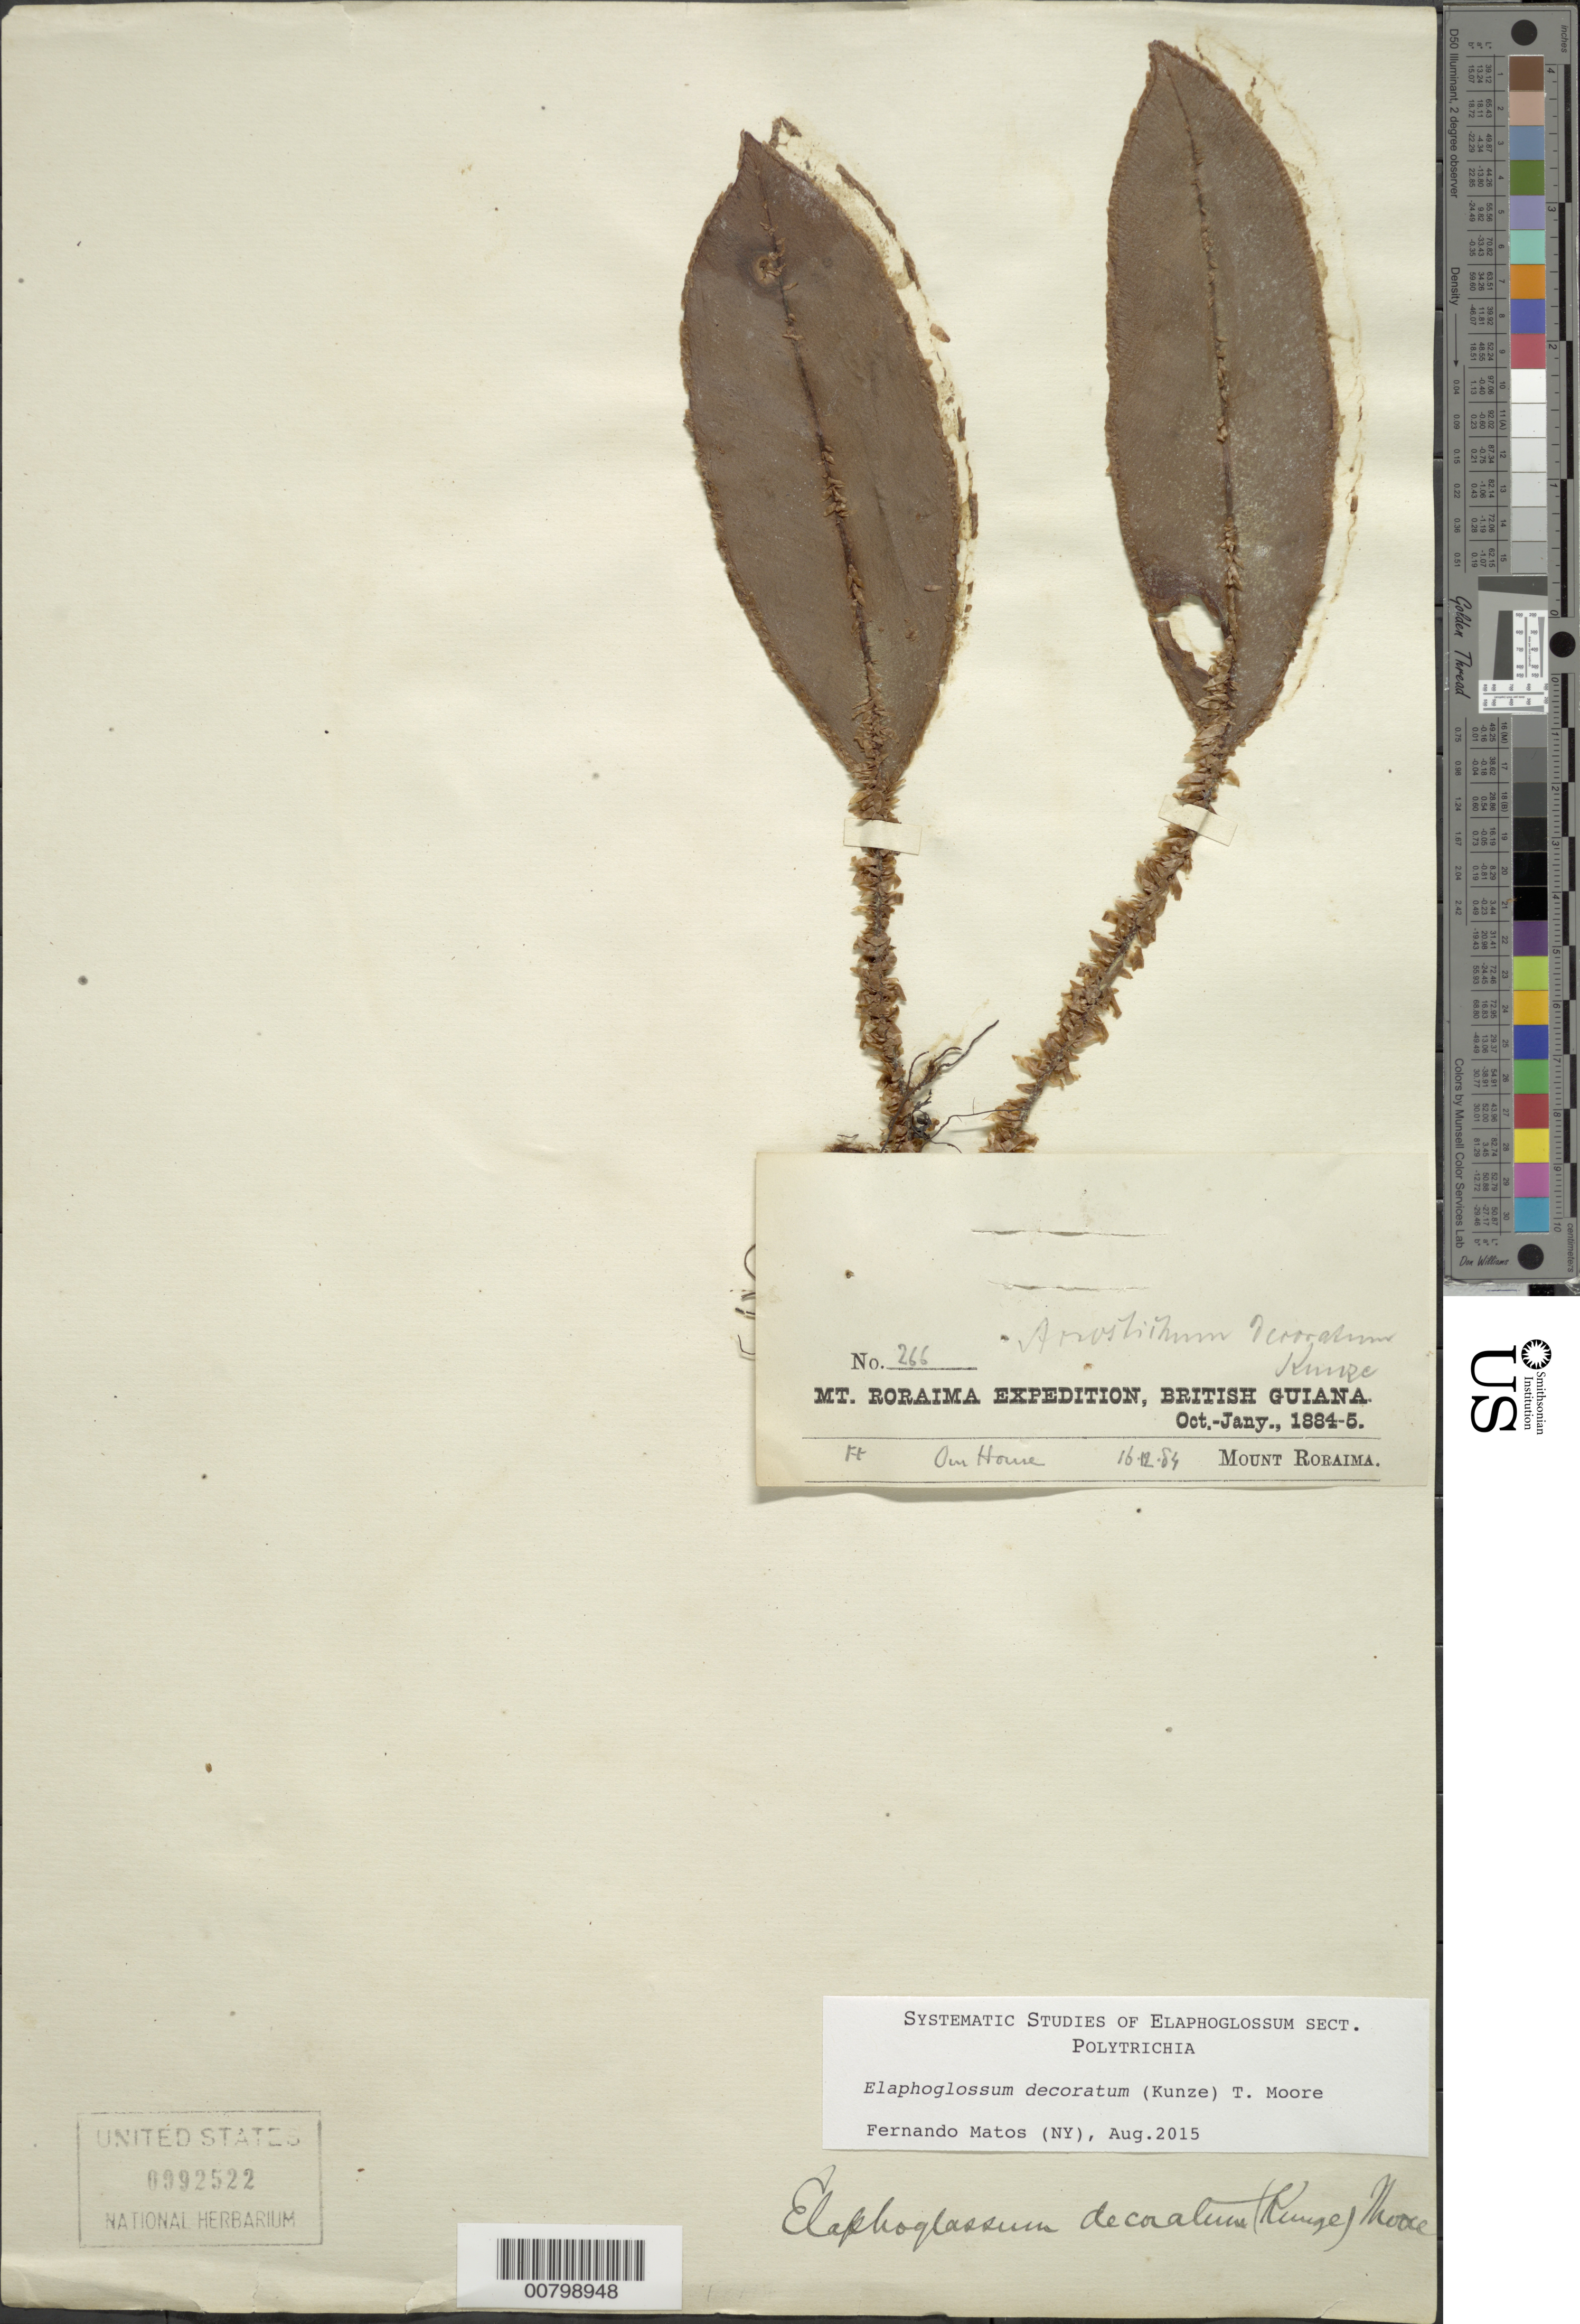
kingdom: Plantae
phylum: Tracheophyta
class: Polypodiopsida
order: Polypodiales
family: Dryopteridaceae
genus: Elaphoglossum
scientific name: Elaphoglossum decoratum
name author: (Kunze) T. Moore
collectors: E. F. im Thurn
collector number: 266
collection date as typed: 16 December 1889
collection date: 1889-12-16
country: Guyana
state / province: Cuyuni-Mazaruni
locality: Mt. Roraima, "Our House"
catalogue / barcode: US 992522